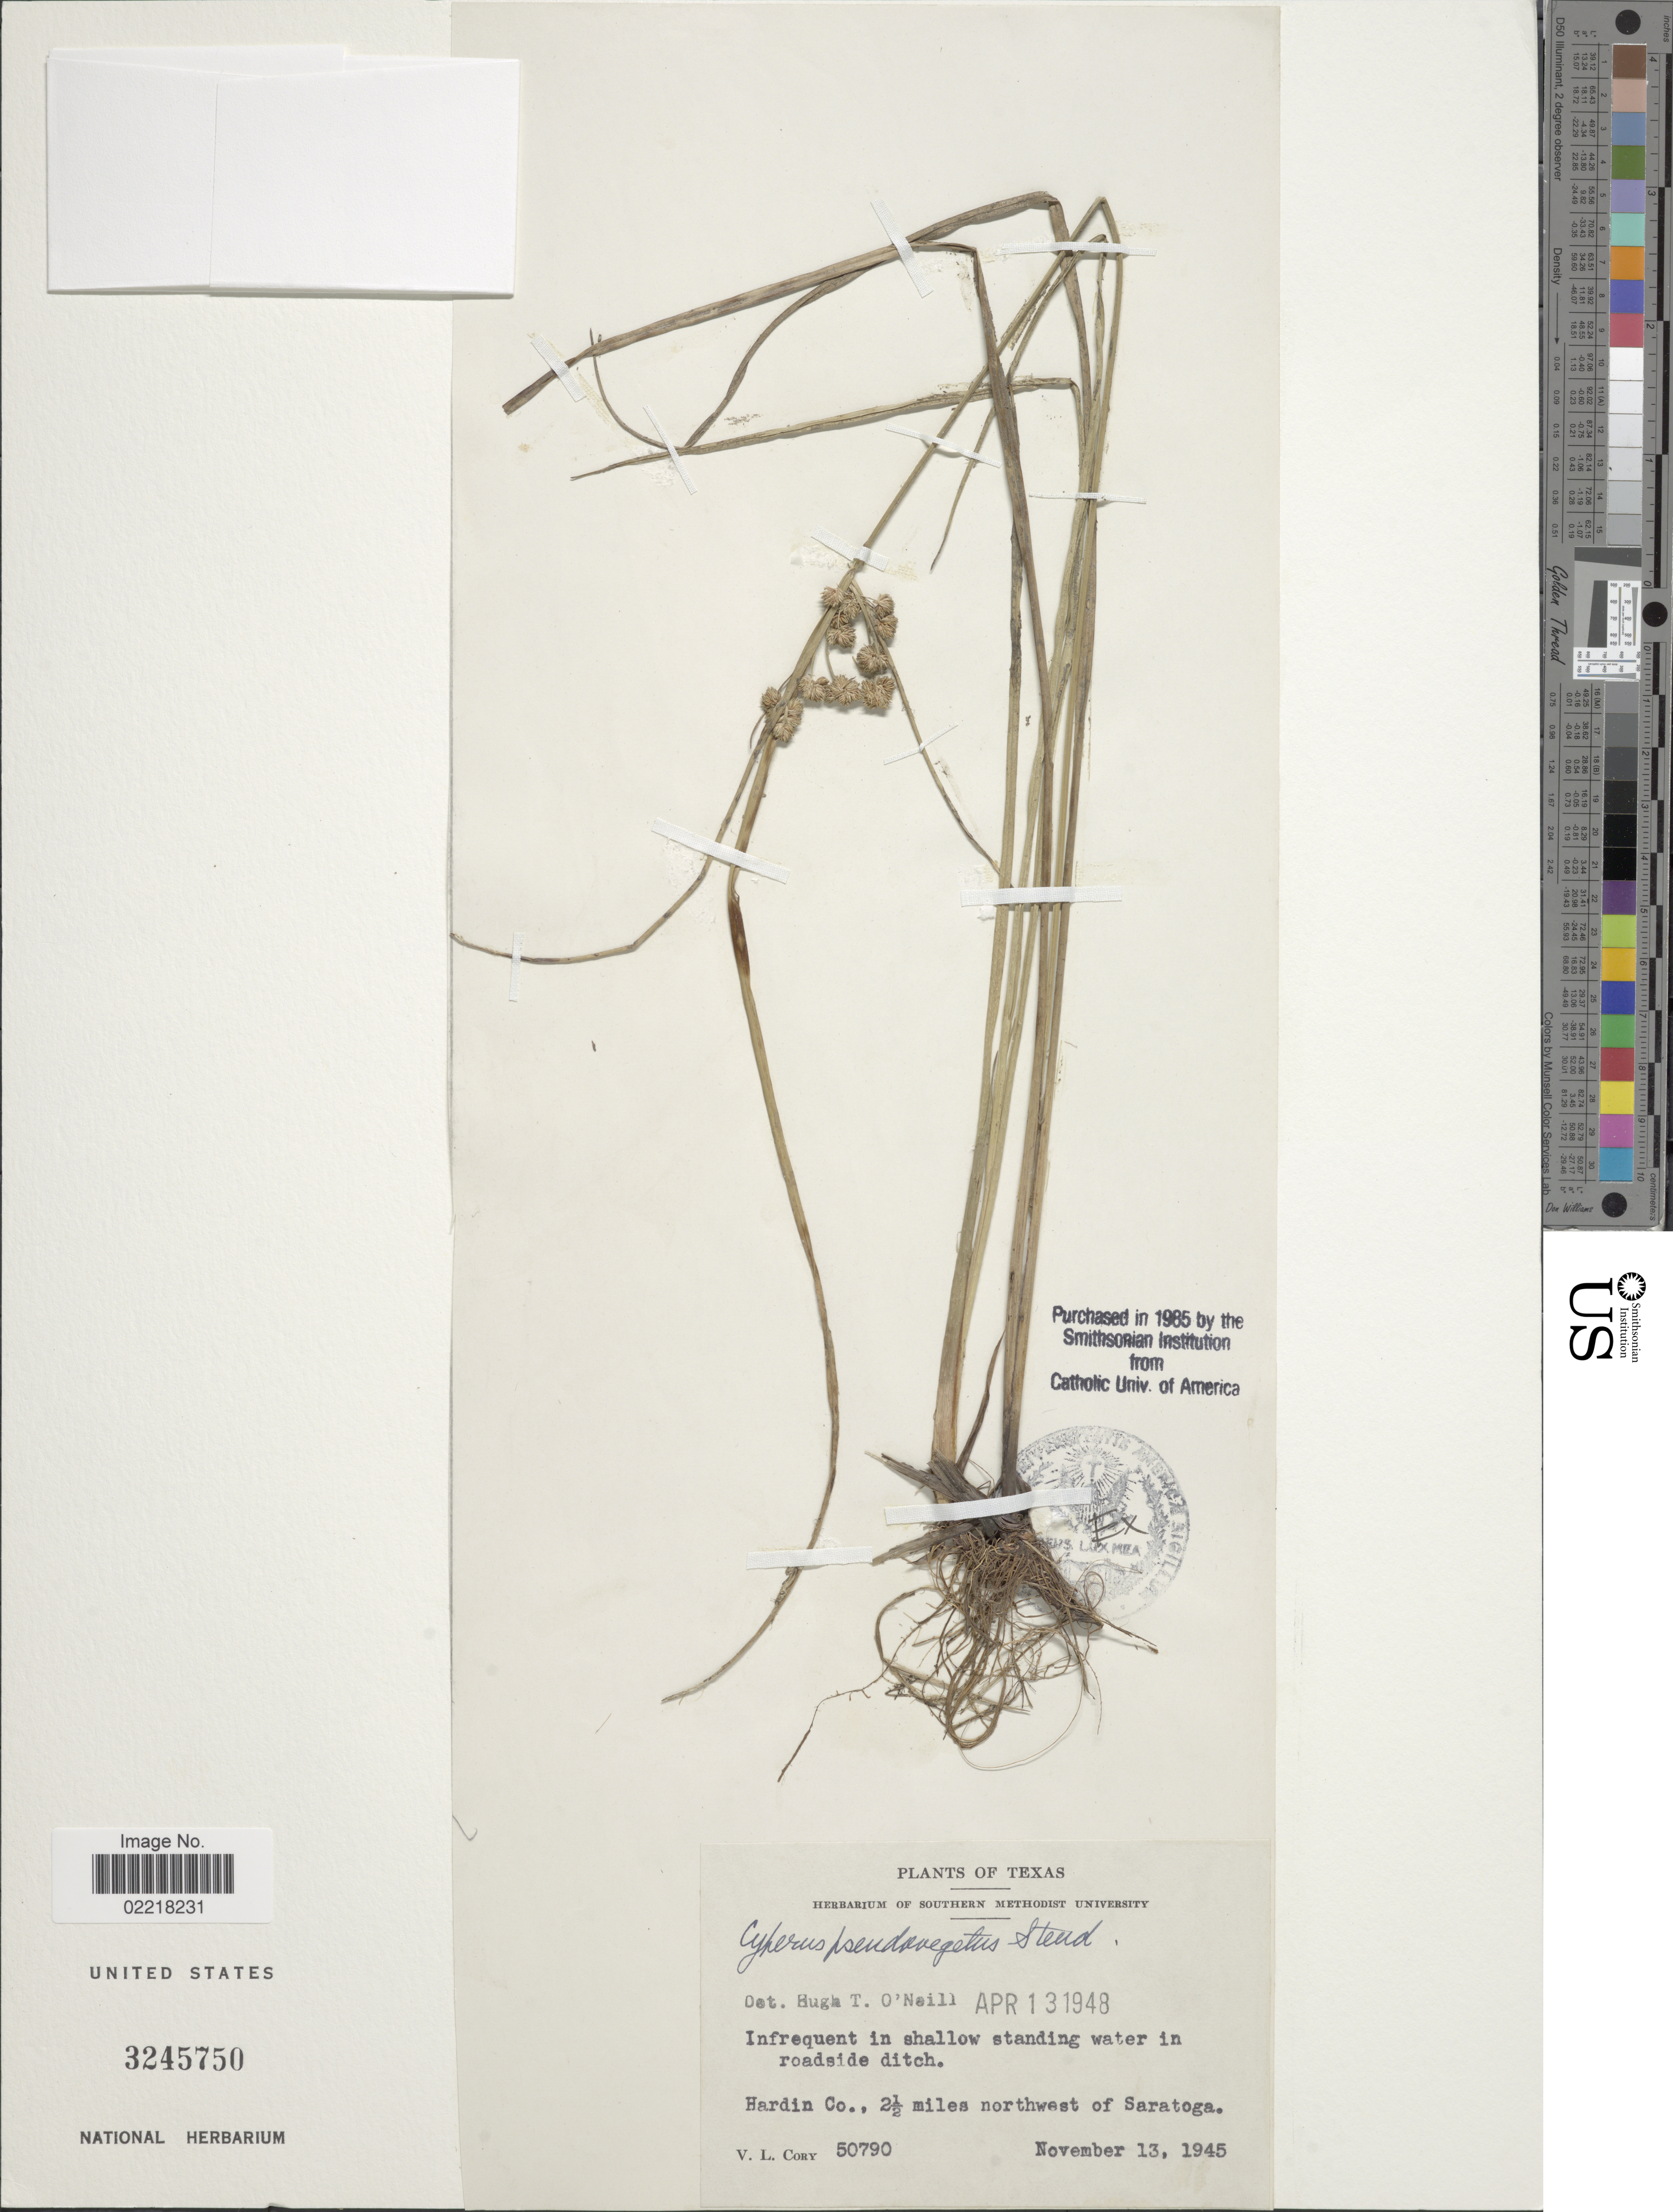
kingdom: Plantae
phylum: Tracheophyta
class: Liliopsida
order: Poales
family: Cyperaceae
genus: Cyperus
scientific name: Cyperus pseudovegetus Steud.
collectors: V. Cory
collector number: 50790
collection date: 1945-11-13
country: United States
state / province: Texas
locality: Hardin Co, 2½ miles northwest of Saratoga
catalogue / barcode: US 3245750